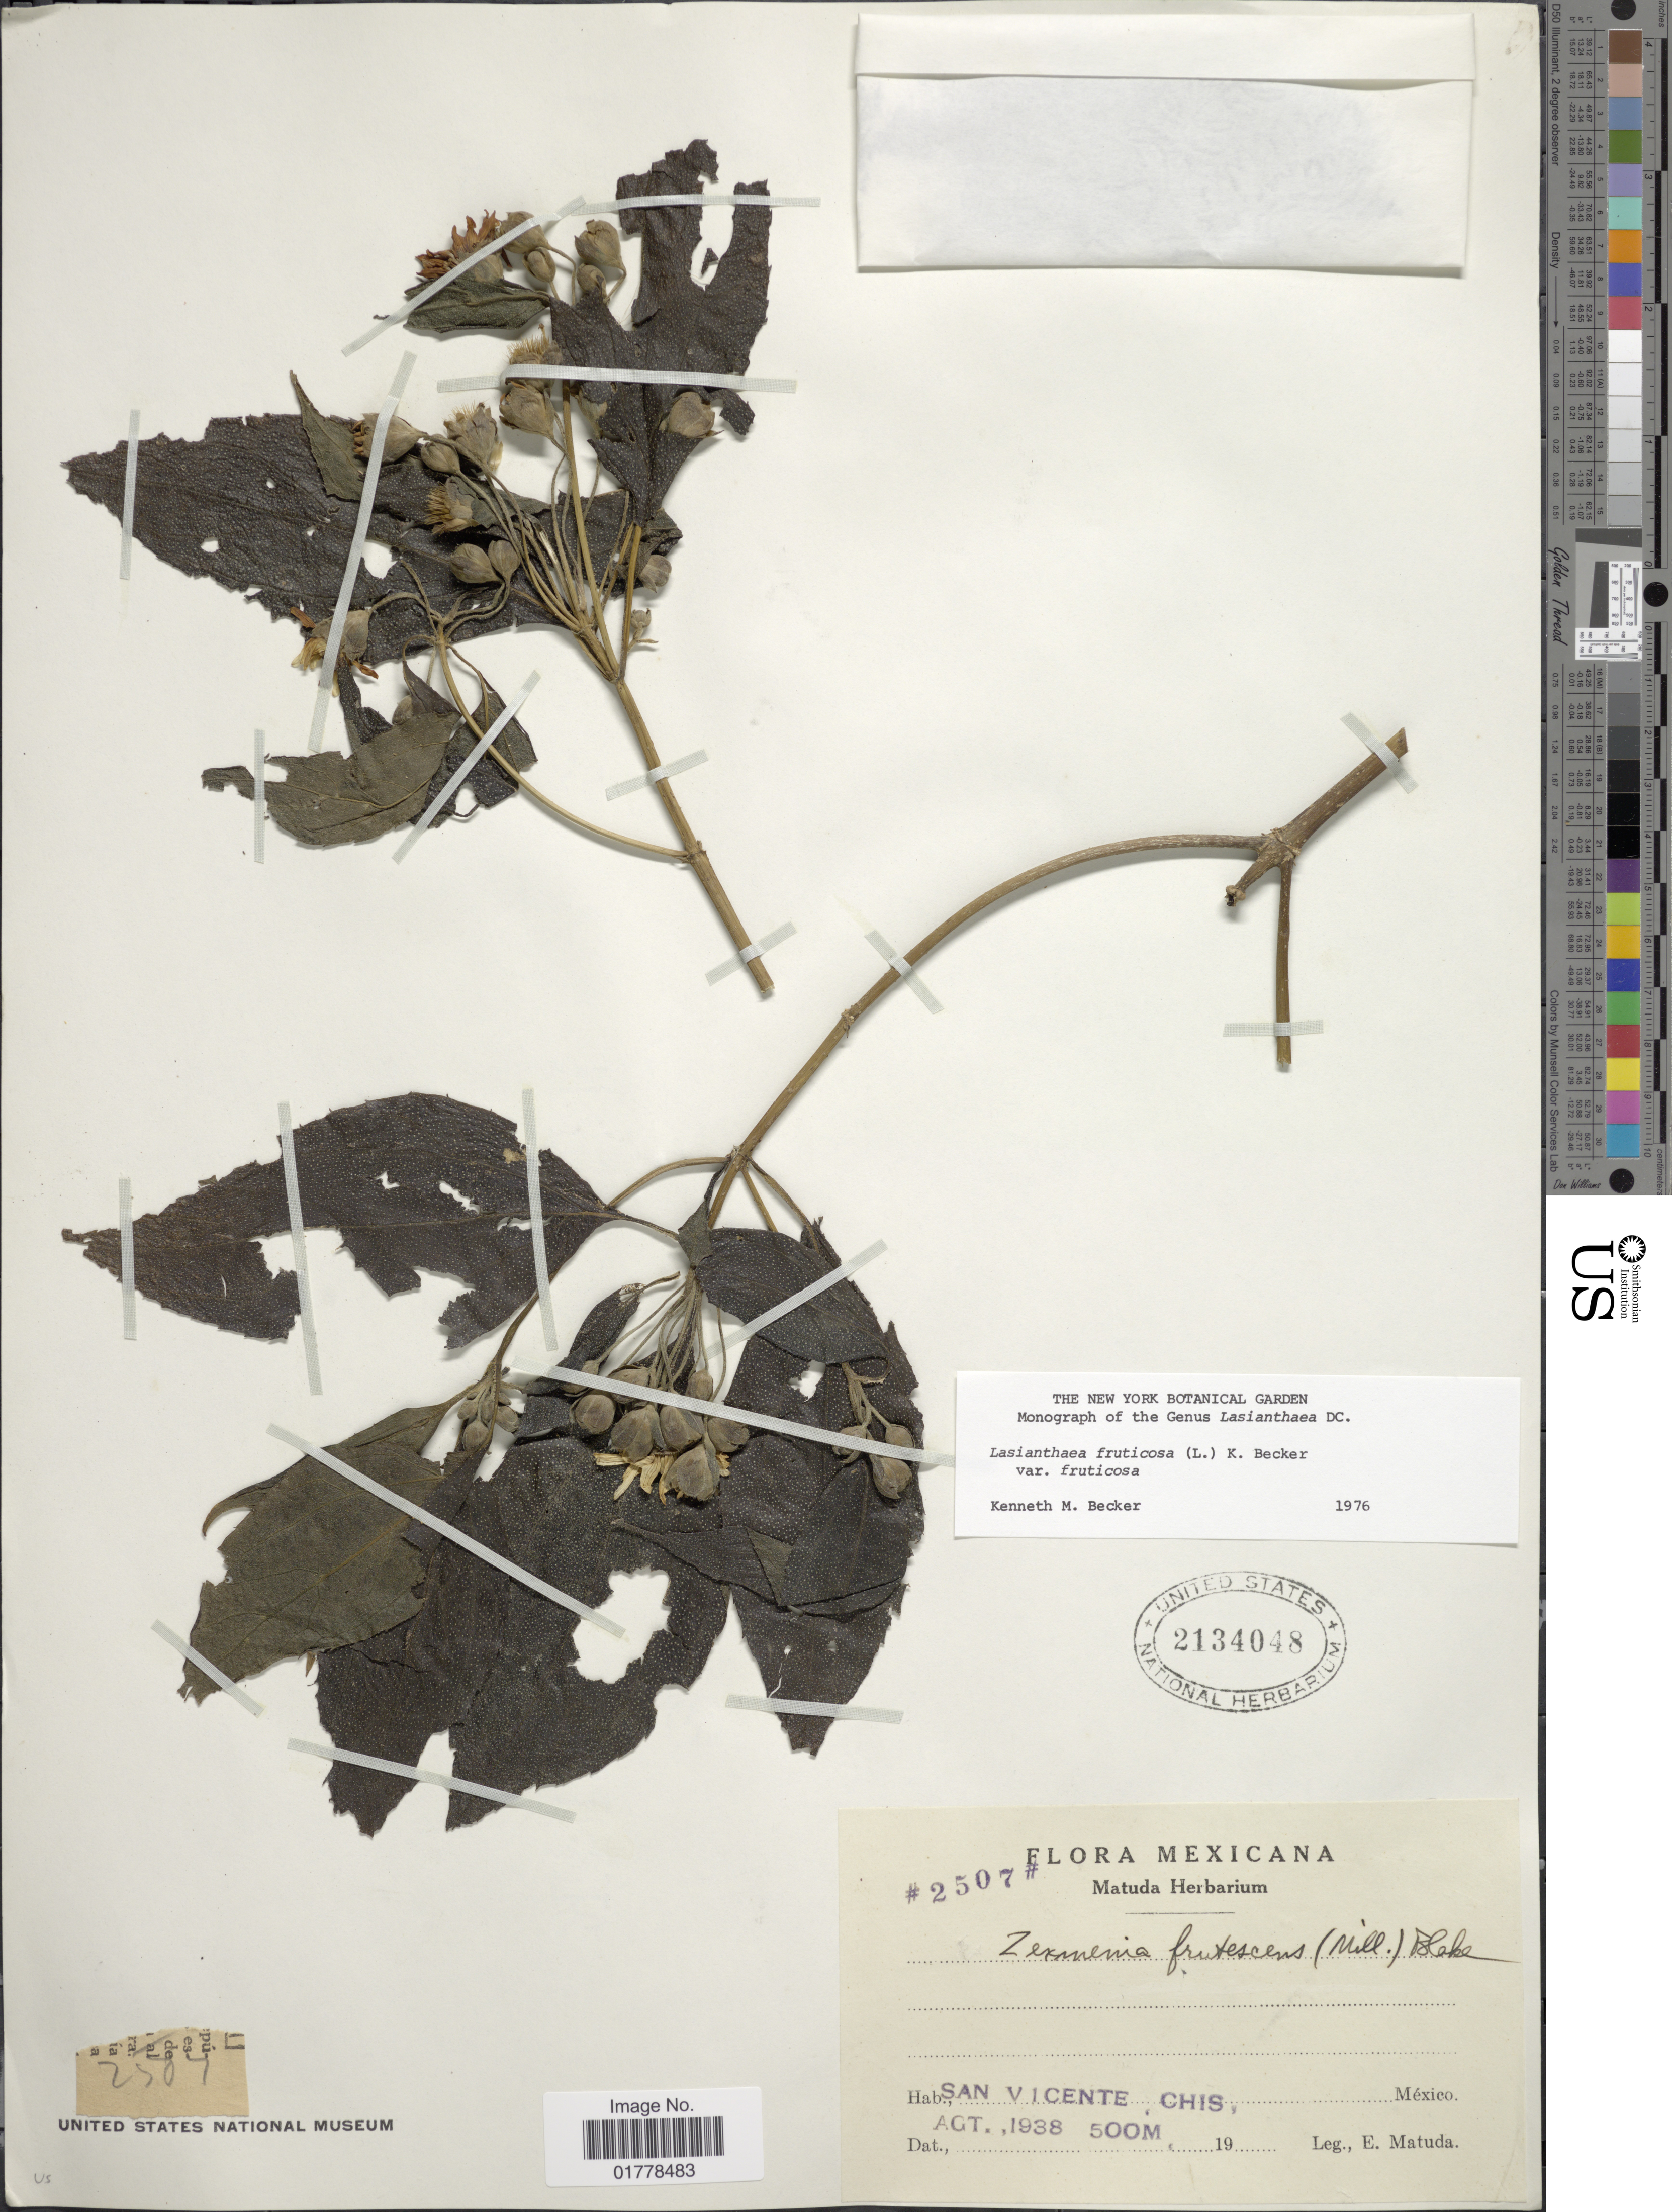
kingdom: Plantae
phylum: Tracheophyta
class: Magnoliopsida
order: Asterales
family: Asteraceae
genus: Lasianthaea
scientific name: Lasianthaea fruticosa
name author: (L.) K.M. Becker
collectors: E. Matuda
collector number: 2507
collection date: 1938-08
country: Mexico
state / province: Chiapas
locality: San Vicente, Chis., México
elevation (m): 500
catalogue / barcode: US 2134048